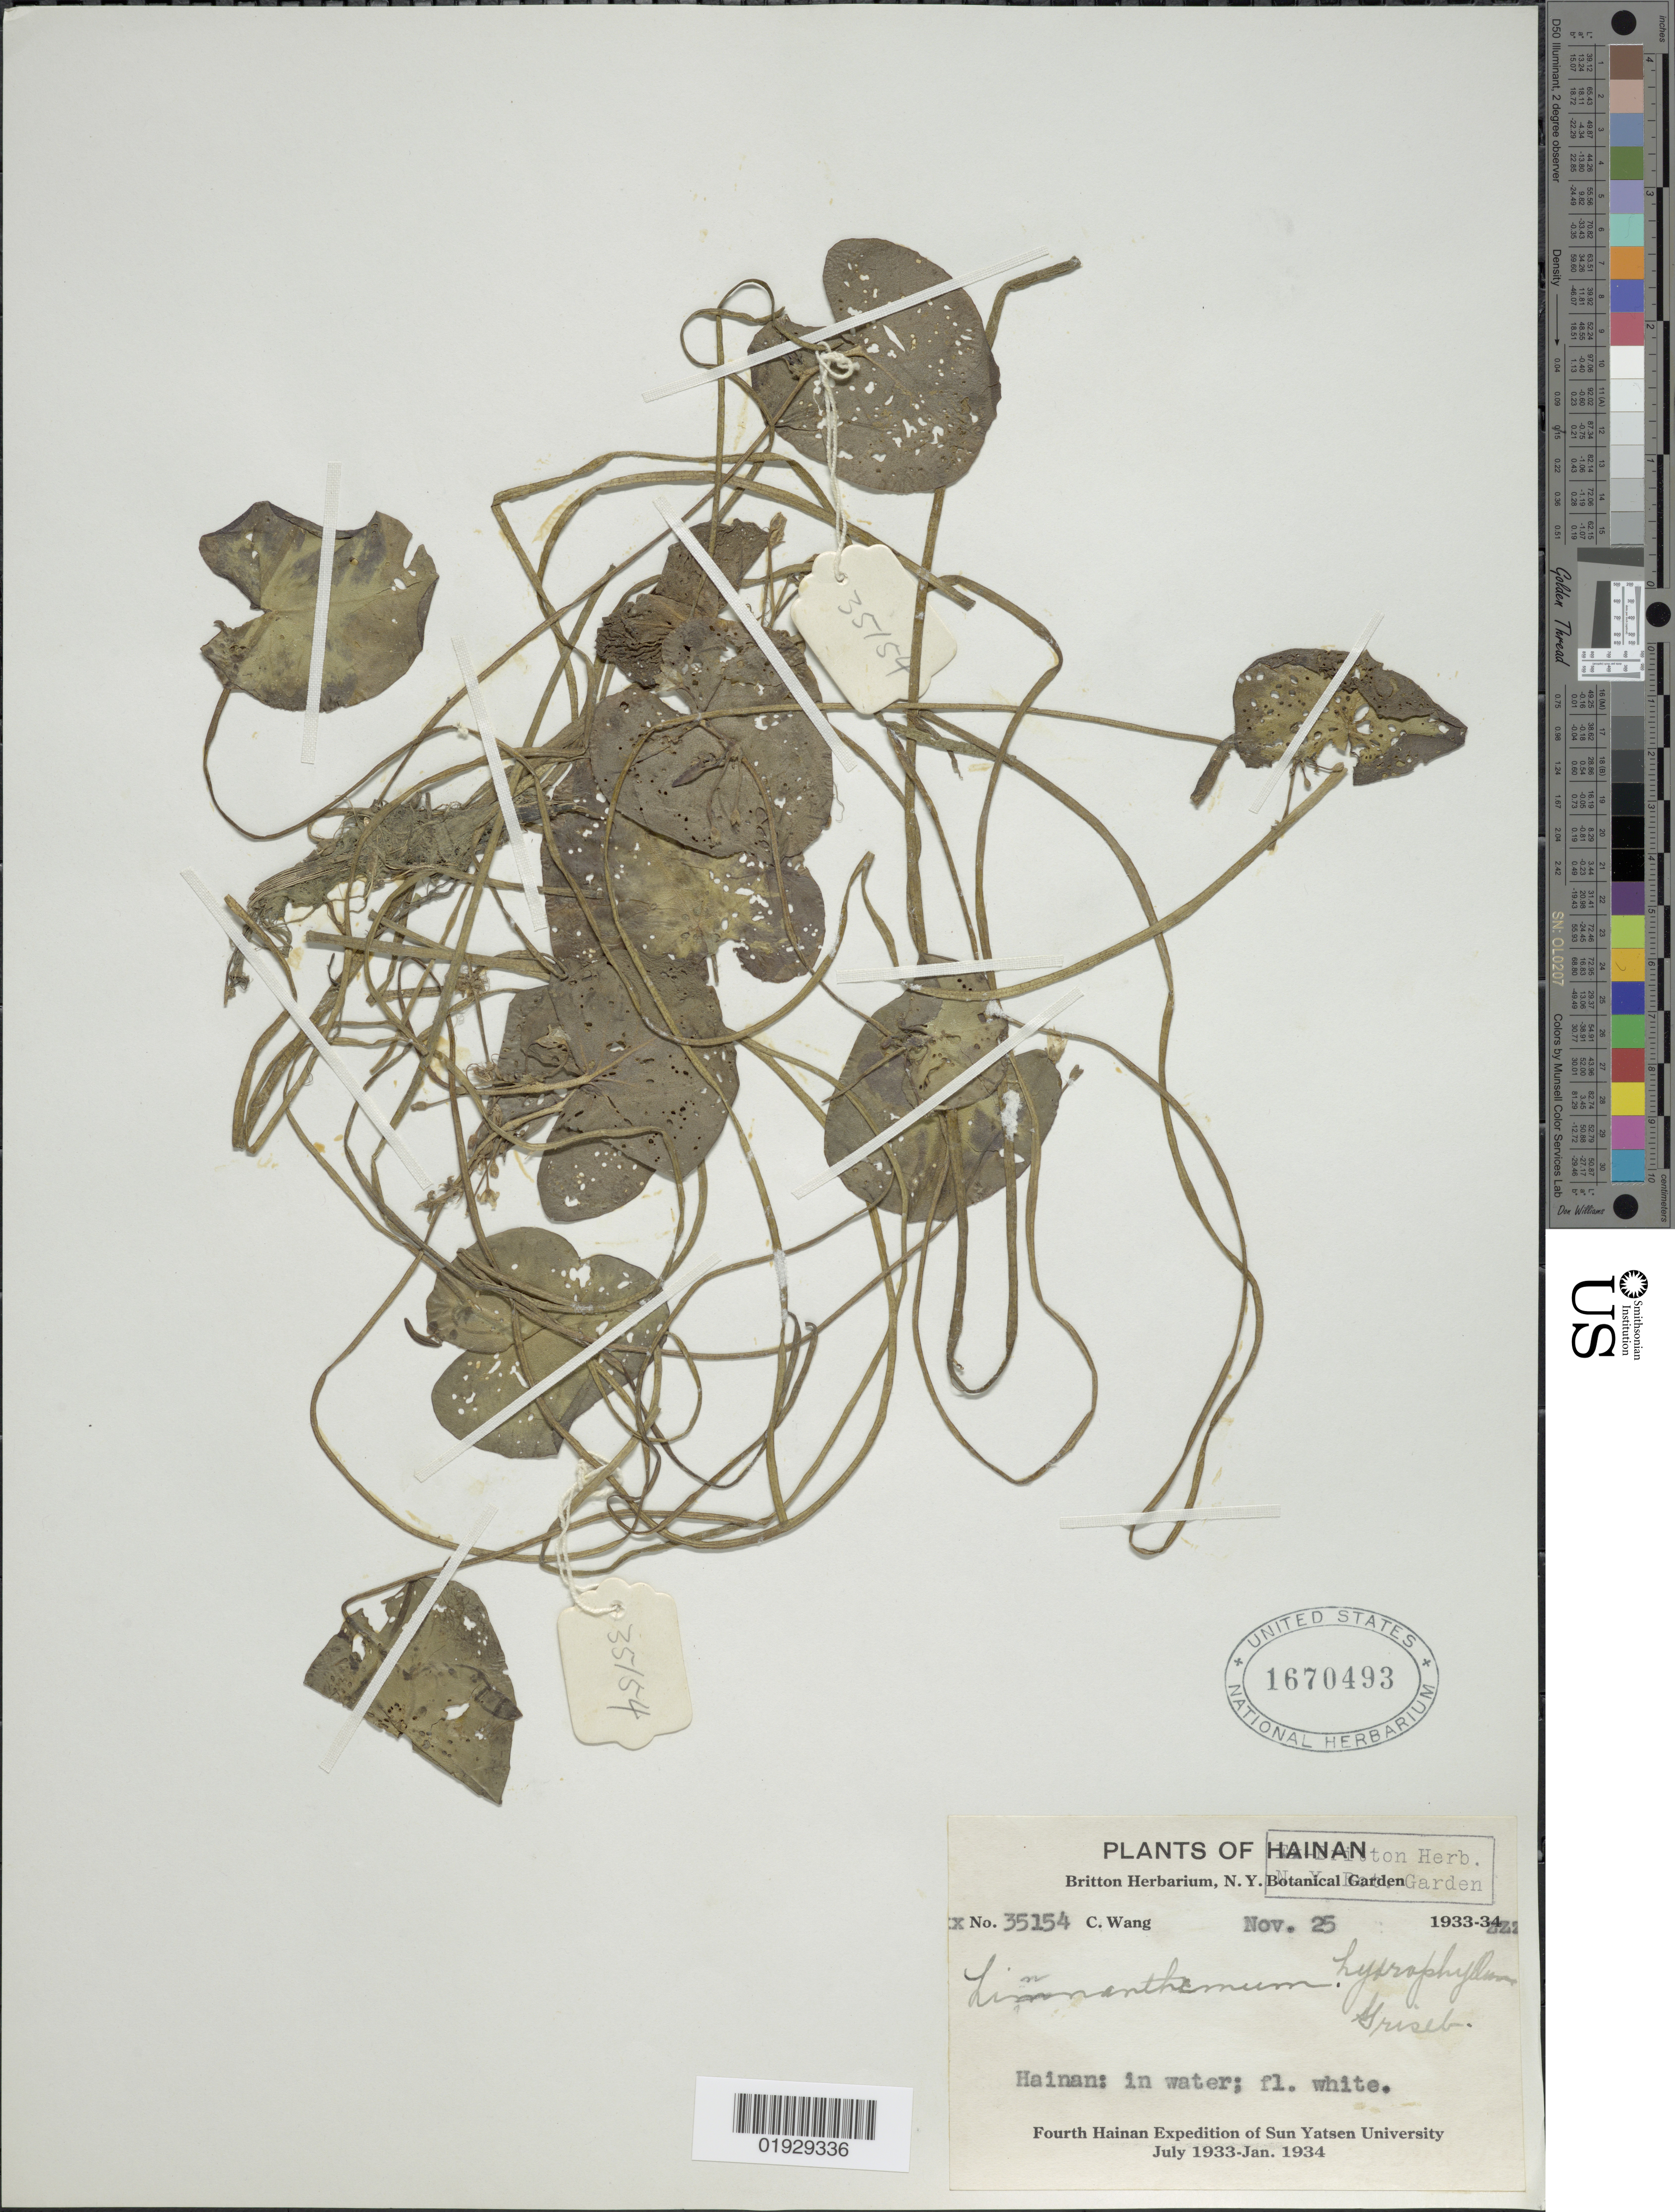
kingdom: Plantae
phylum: Tracheophyta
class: Magnoliopsida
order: Asterales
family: Menyanthaceae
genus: Nymphoides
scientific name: Nymphoides hydrophylla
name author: (Lour.) Kuntze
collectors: C. Wang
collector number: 35154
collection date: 1933-11-25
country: China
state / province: Hainan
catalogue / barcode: US 1670493